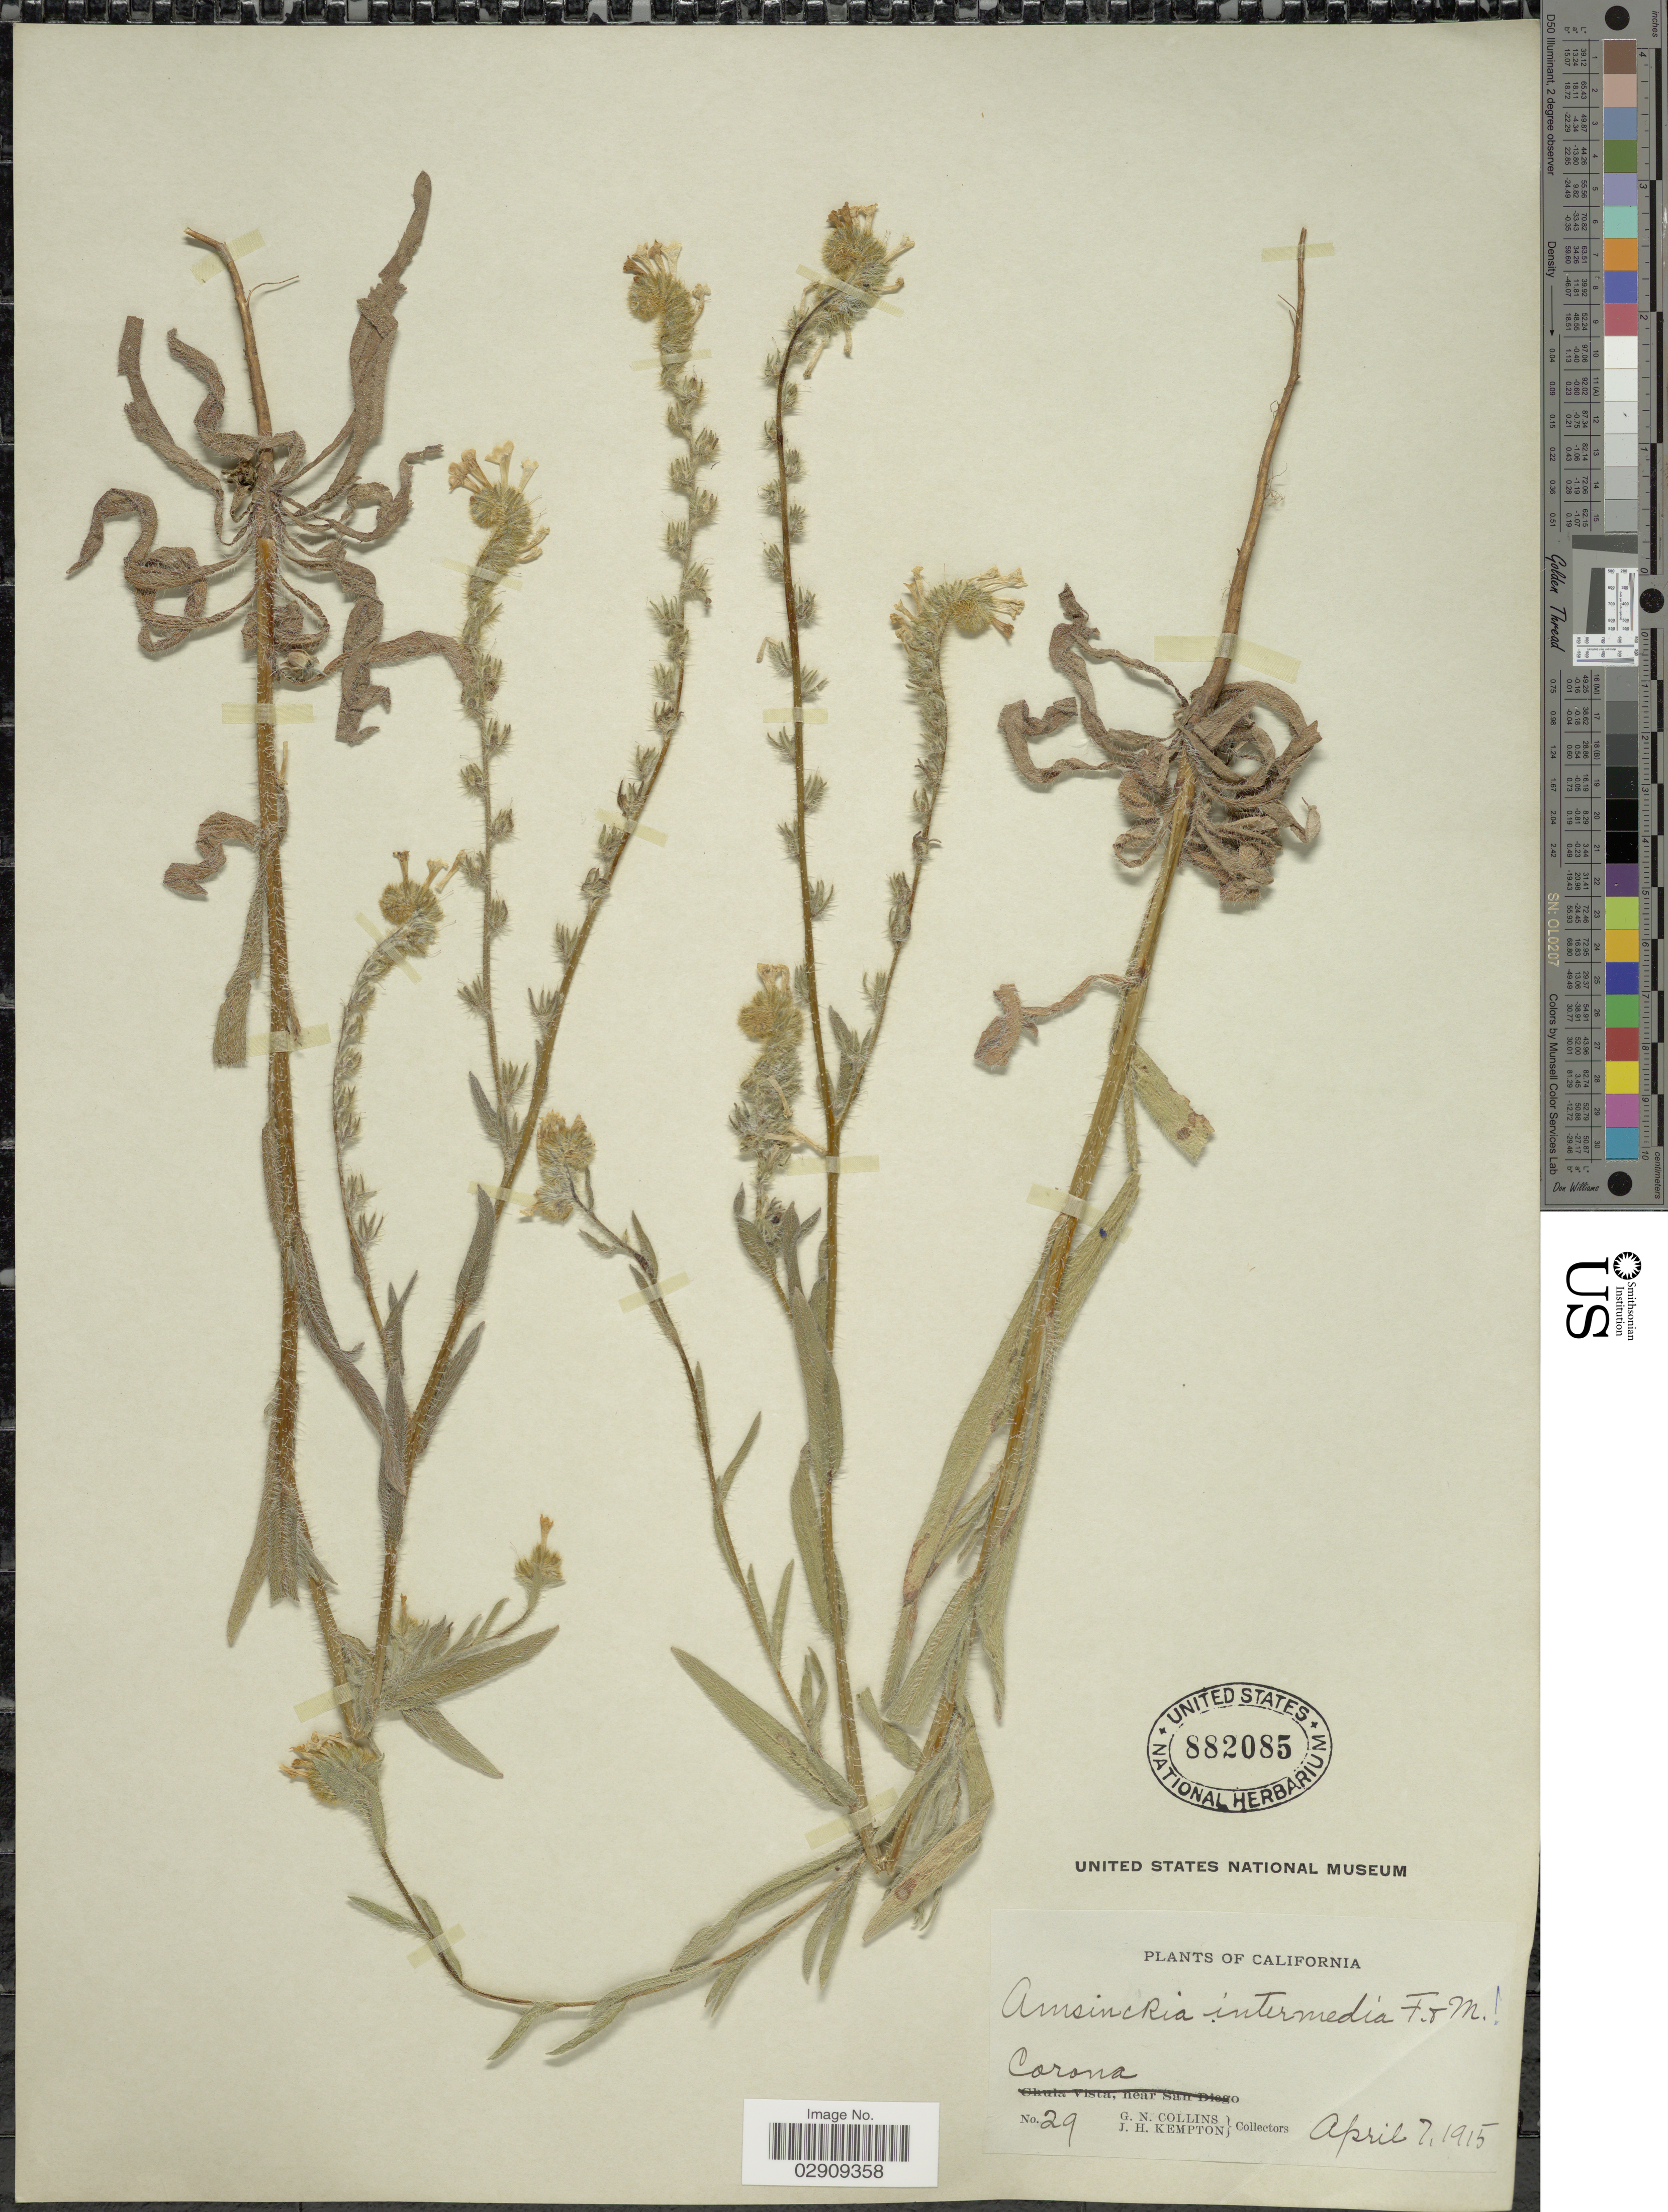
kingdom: Plantae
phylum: Tracheophyta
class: Magnoliopsida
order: Boraginales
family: Boraginaceae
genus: Amsinckia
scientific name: Amsinckia menziesii var. intermedia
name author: (Fisch. & C.A. Mey.) Ganders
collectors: G. Collins & J. H. Kempton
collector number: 29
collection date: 1915-04-07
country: United States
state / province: California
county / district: Riverside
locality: Corona.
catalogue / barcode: US 882085